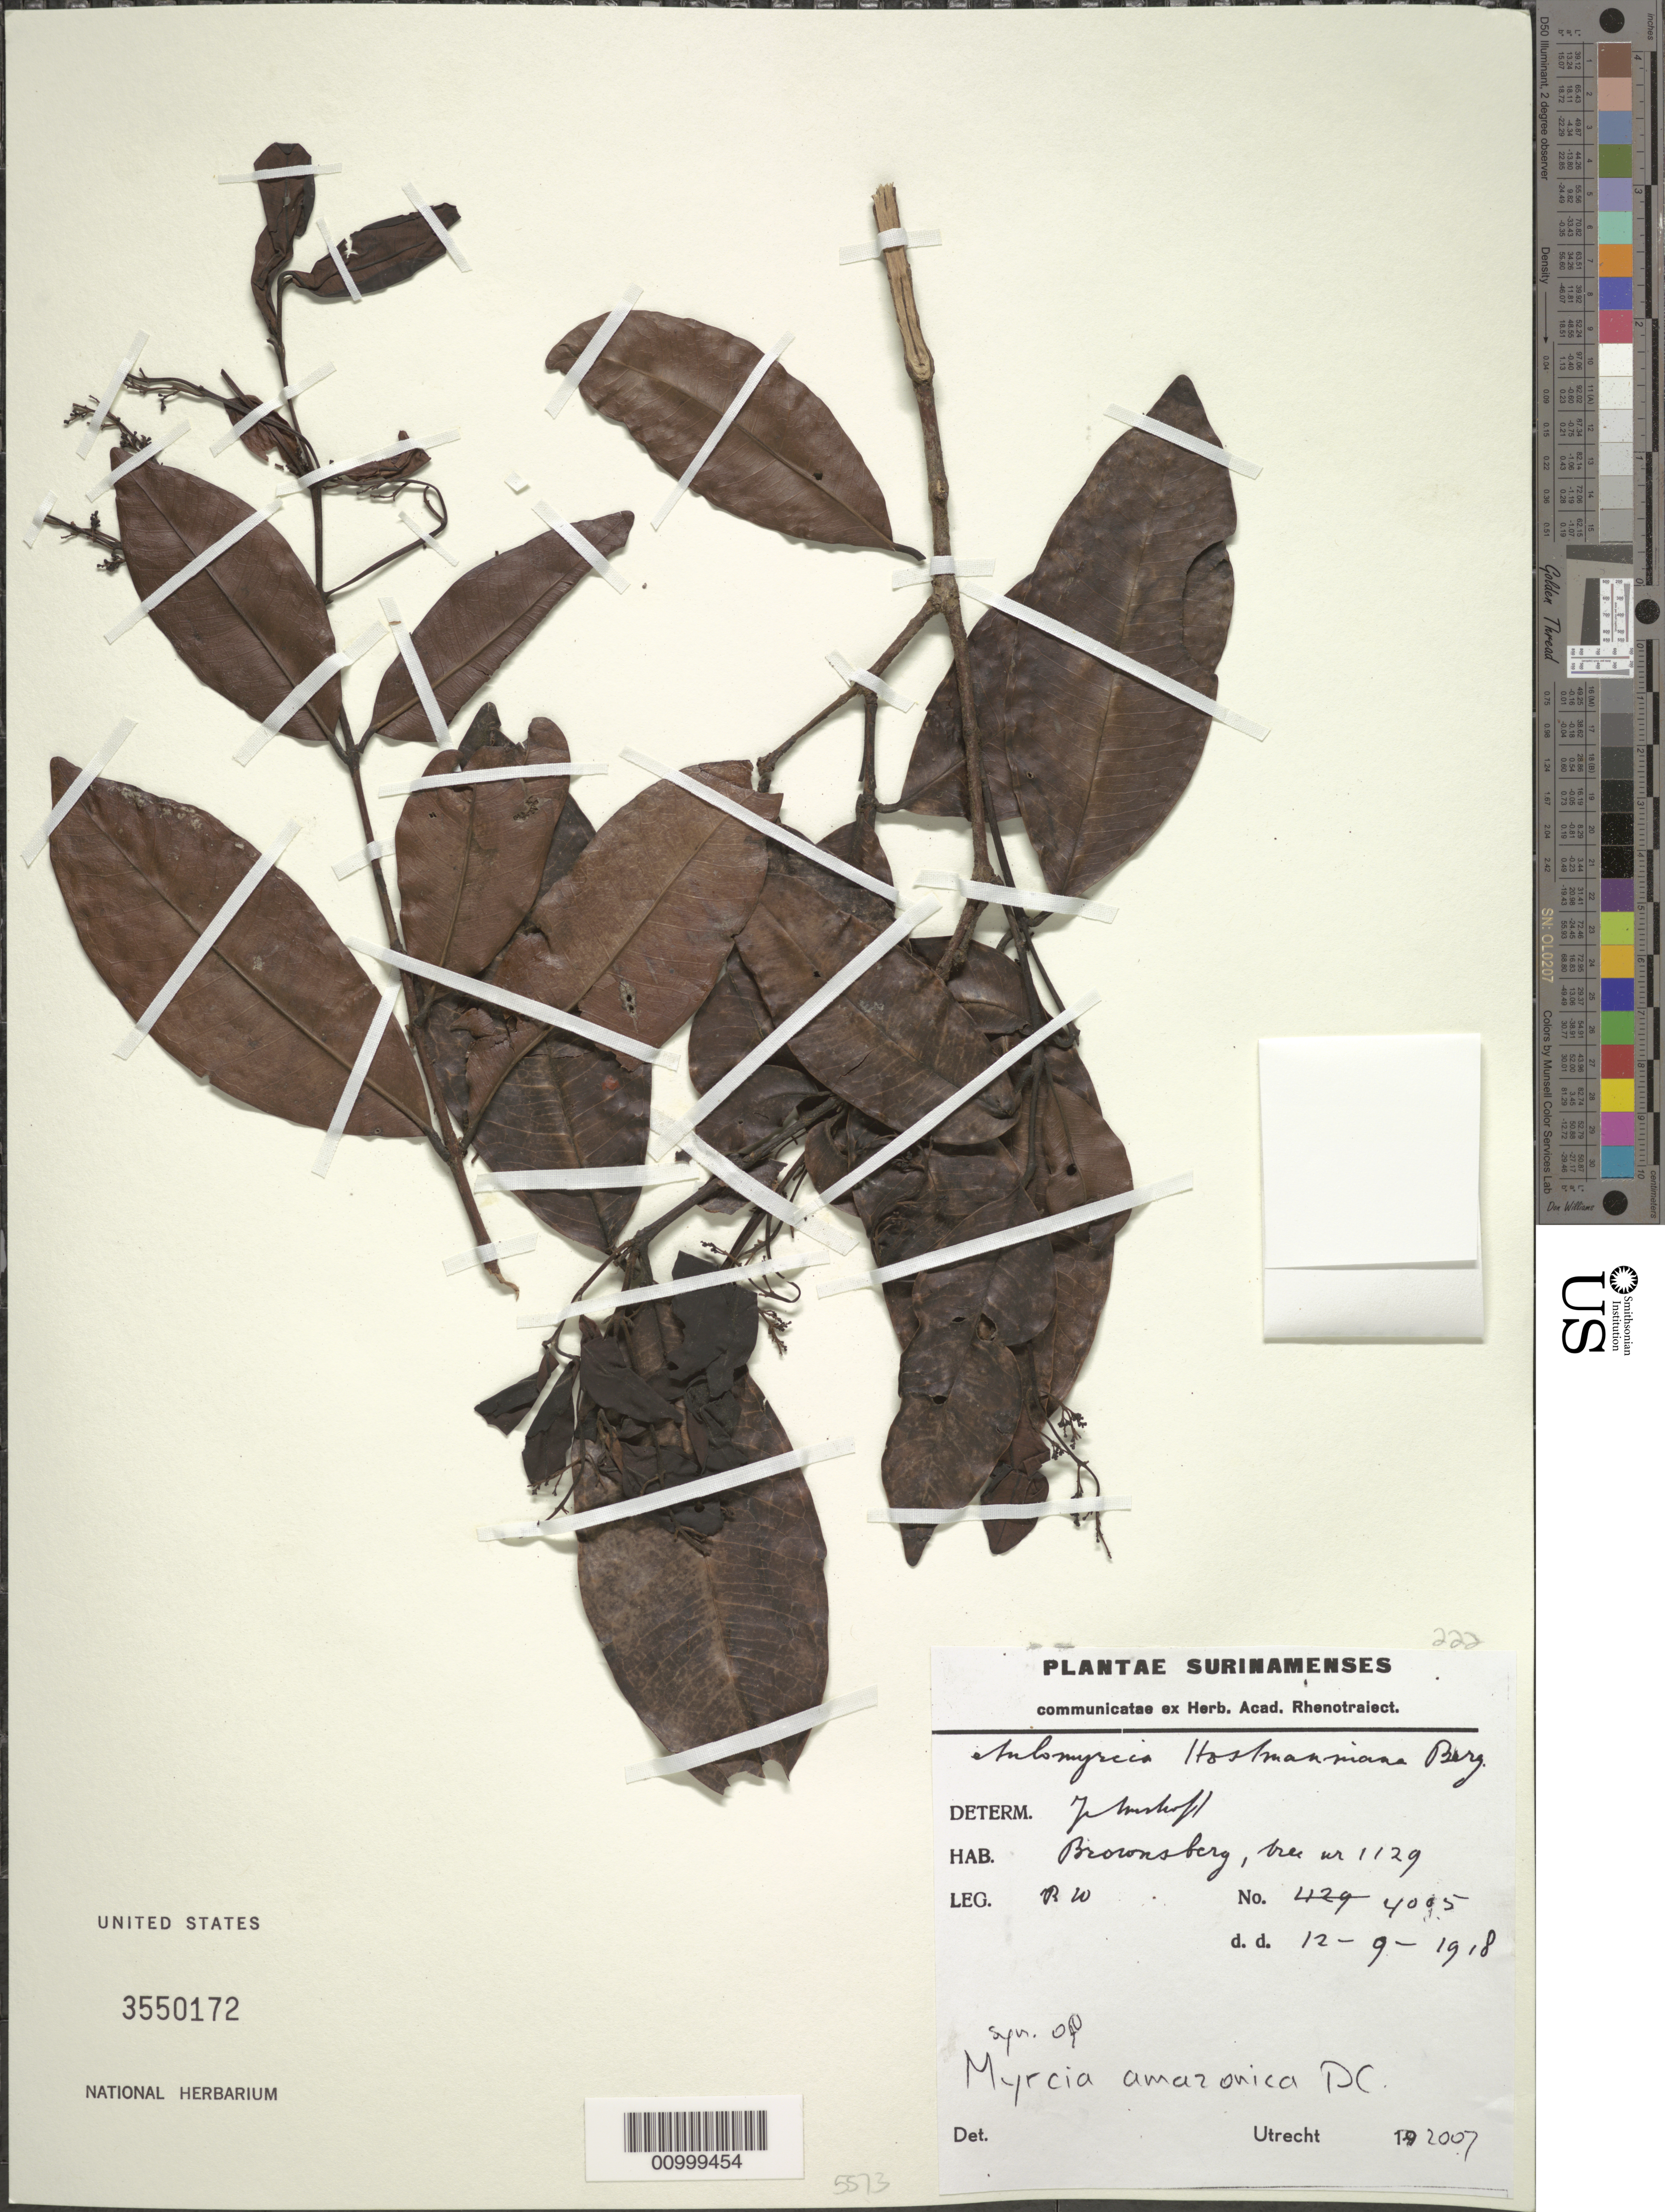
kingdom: Plantae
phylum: Tracheophyta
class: Magnoliopsida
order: Myrtales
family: Myrtaceae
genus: Myrcia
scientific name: Myrcia amazonica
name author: DC.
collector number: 4005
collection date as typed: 12-Sep-18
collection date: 1918-09-12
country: Suriname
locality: Brownsberg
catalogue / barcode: US 3550172